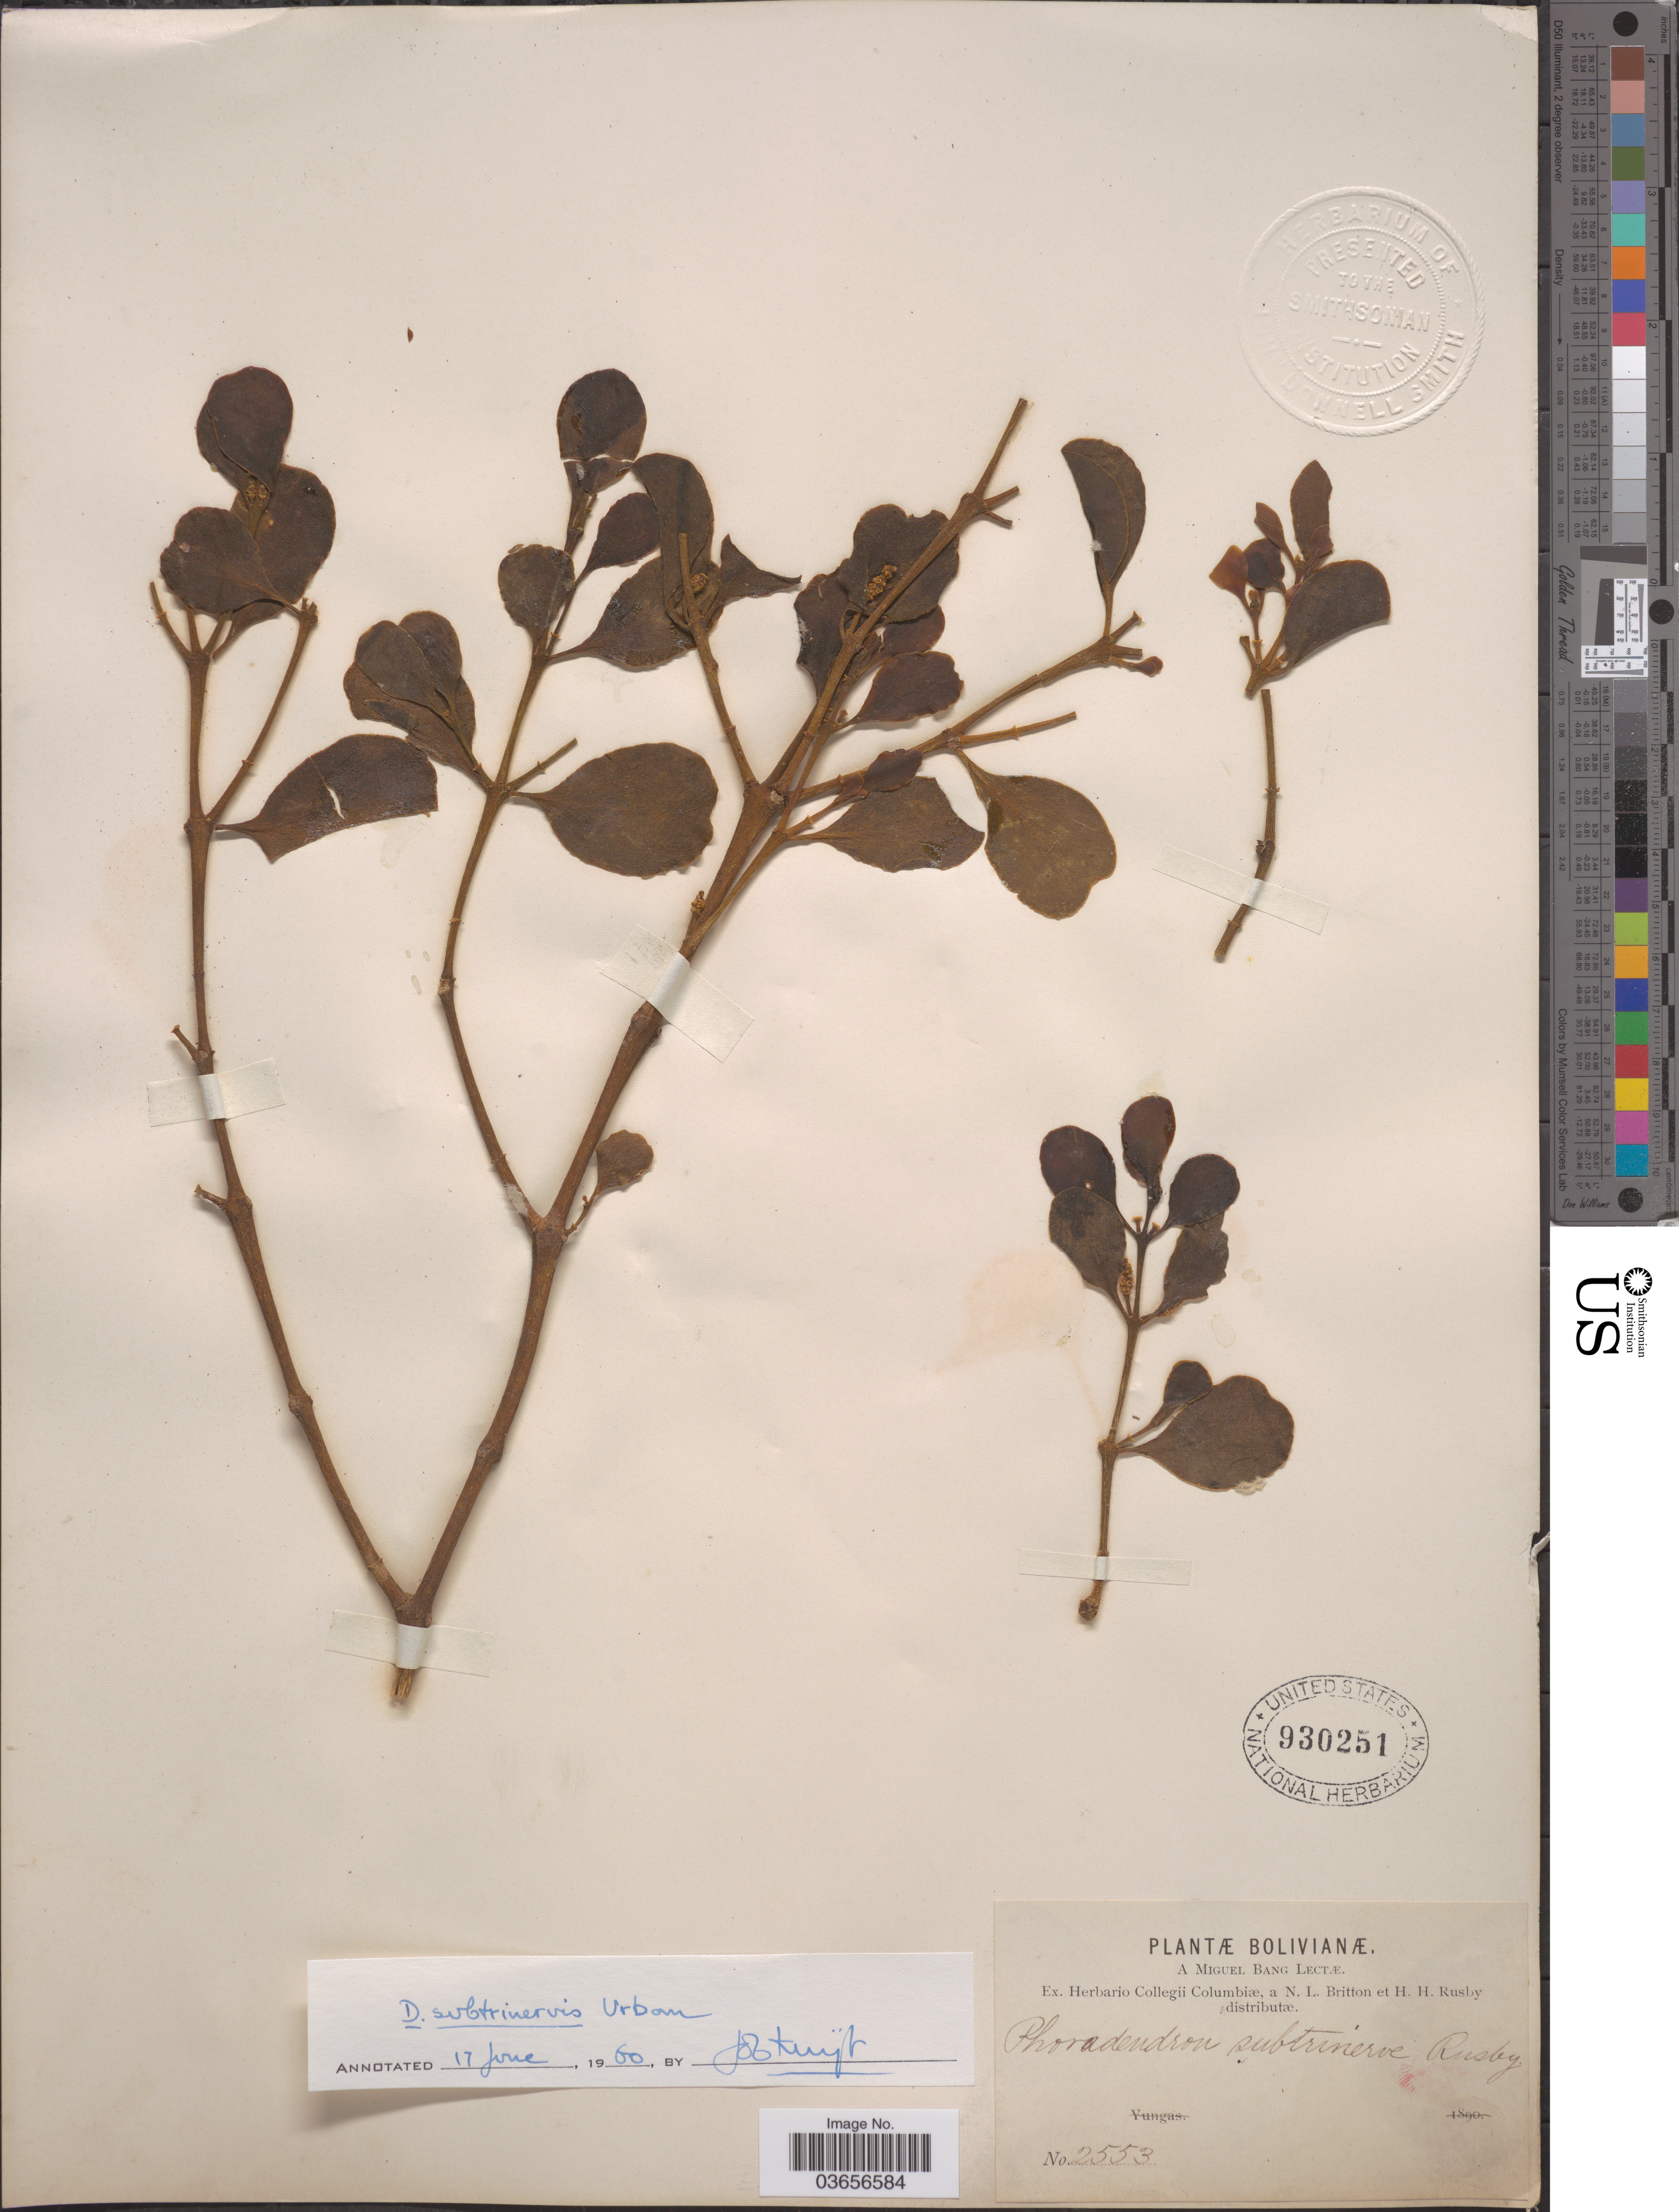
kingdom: Plantae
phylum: Tracheophyta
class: Magnoliopsida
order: Santalales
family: Viscaceae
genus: Dendrophthora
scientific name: Dendrophthora subtrinervis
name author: Urb.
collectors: M. Bang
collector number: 2553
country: Bolivia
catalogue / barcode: US 930251